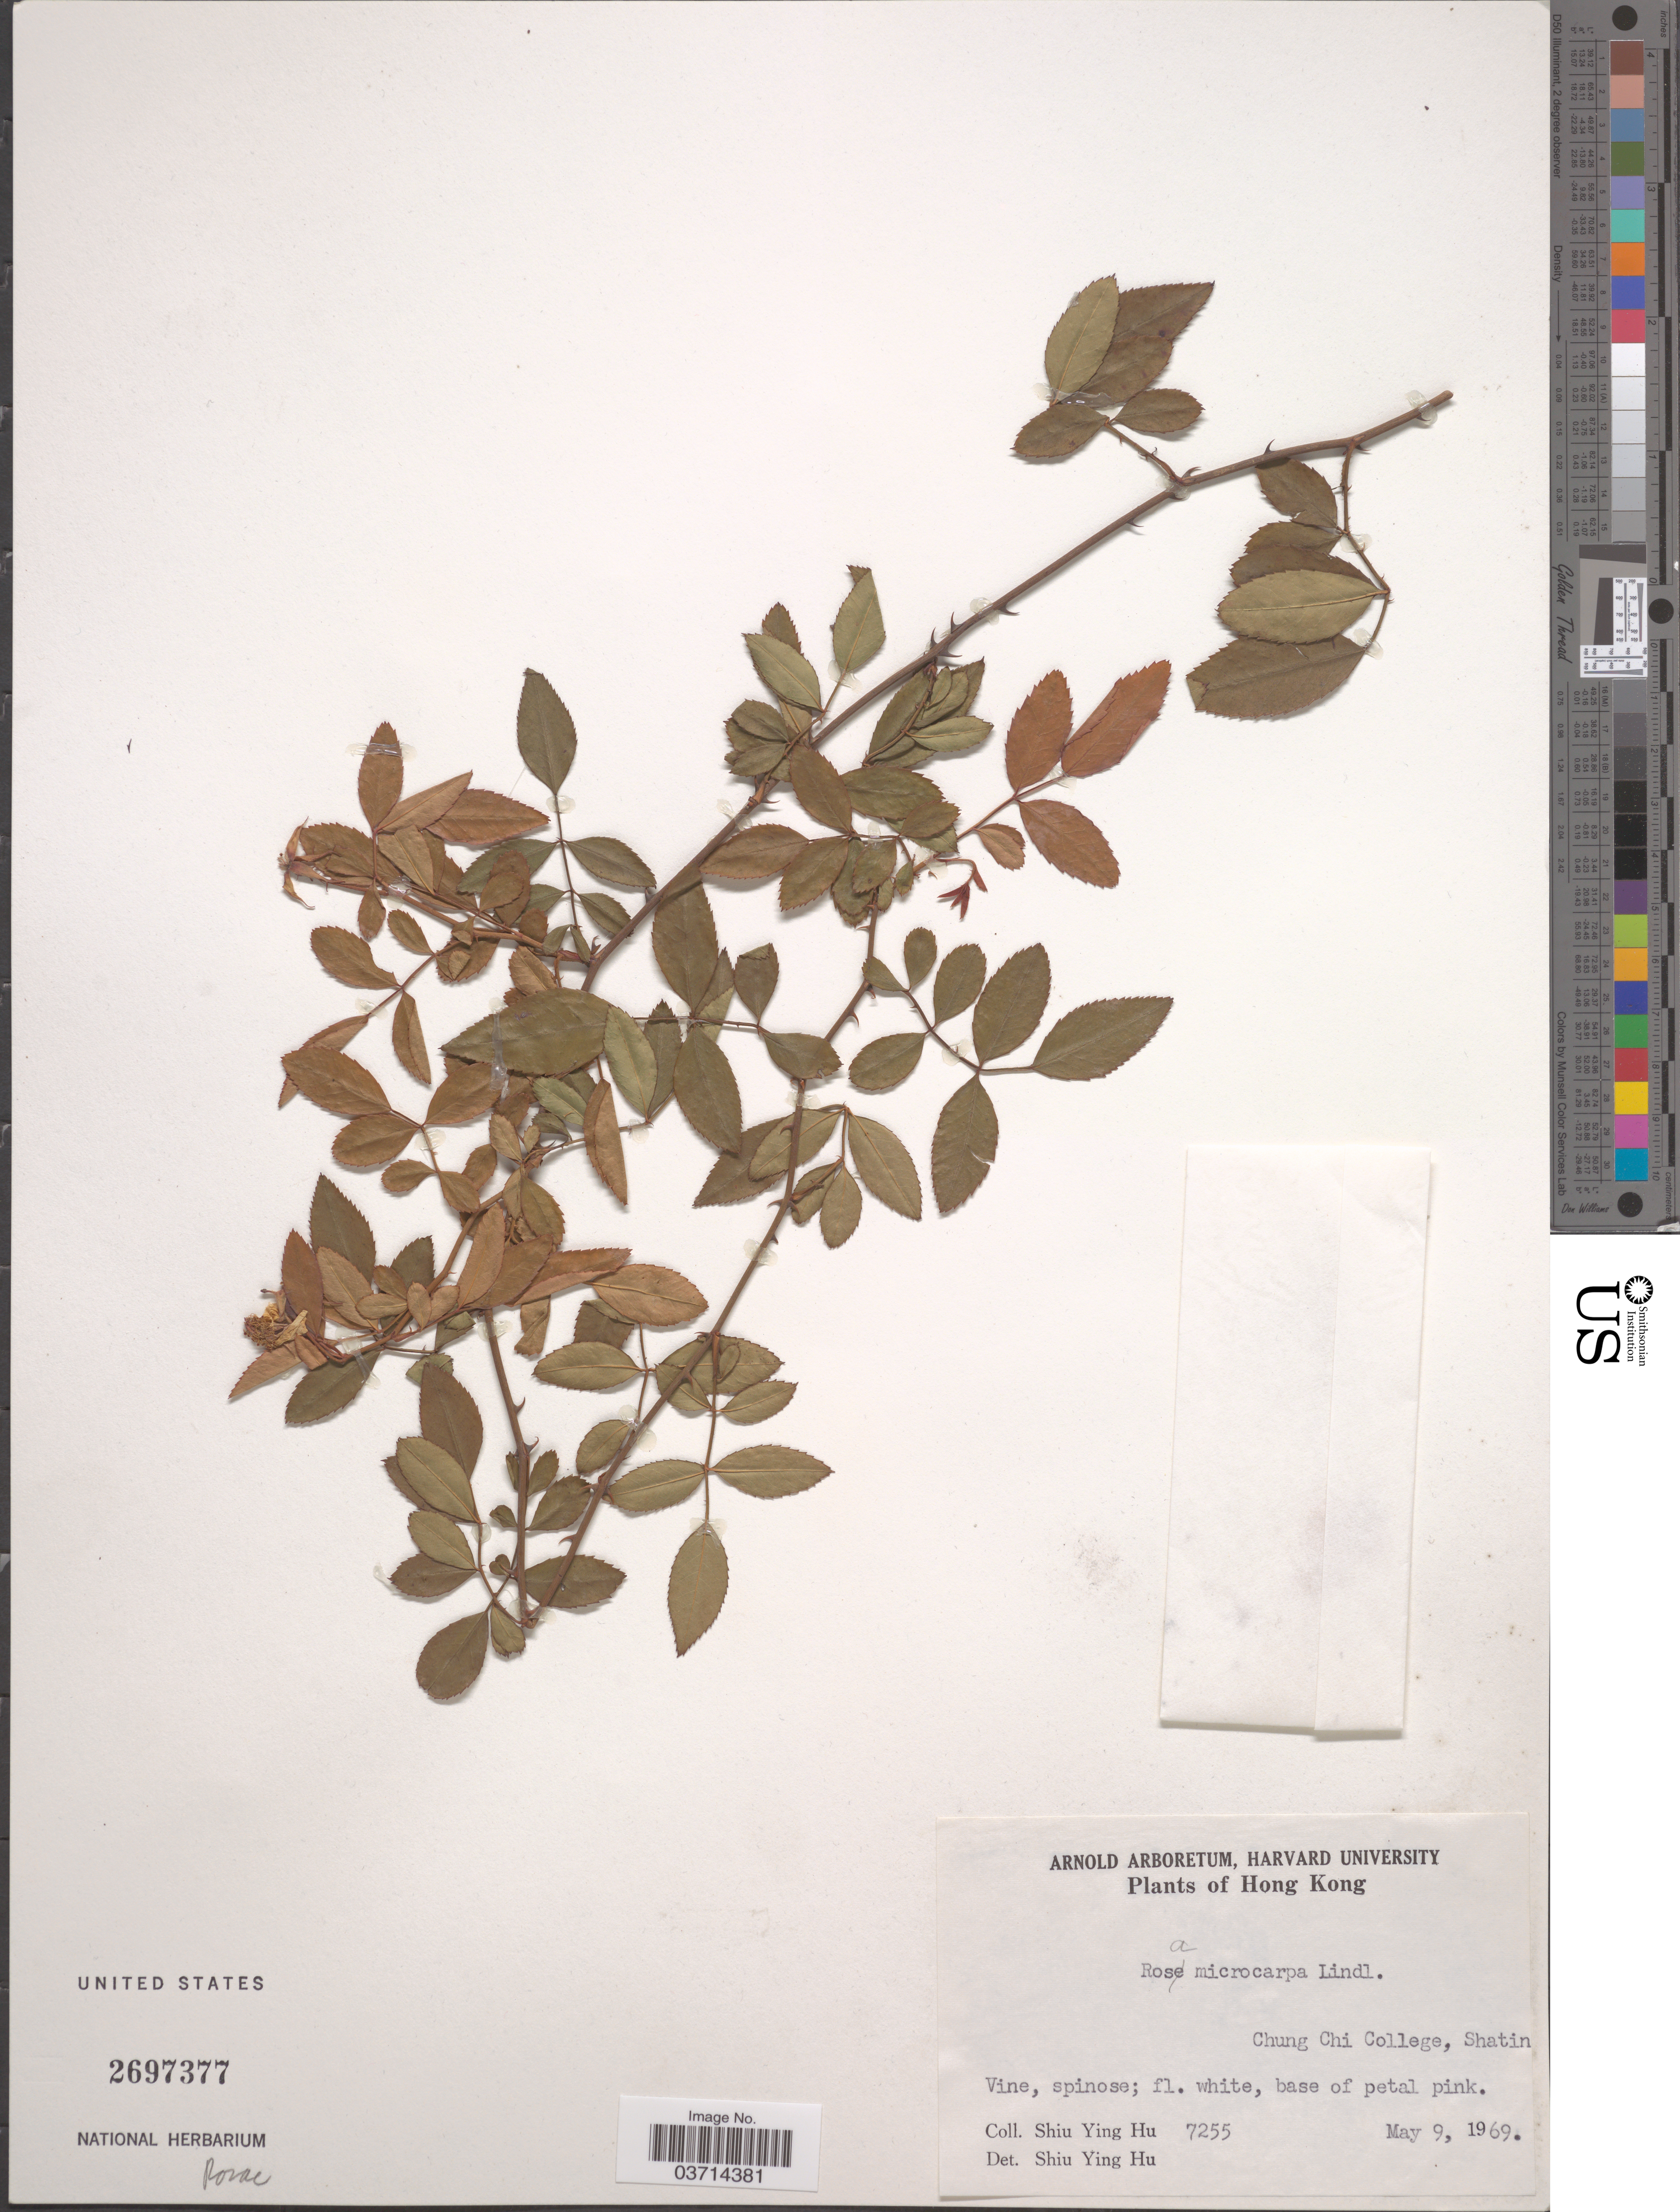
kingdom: Plantae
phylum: Tracheophyta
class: Magnoliopsida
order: Rosales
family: Rosaceae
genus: Rosa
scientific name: Rosa microcarpa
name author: Lindl.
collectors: S. Y. Hu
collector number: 7255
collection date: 1969-05-09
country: China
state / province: Hong Kong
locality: Chung Chi College, Shatin.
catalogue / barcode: US 2697377